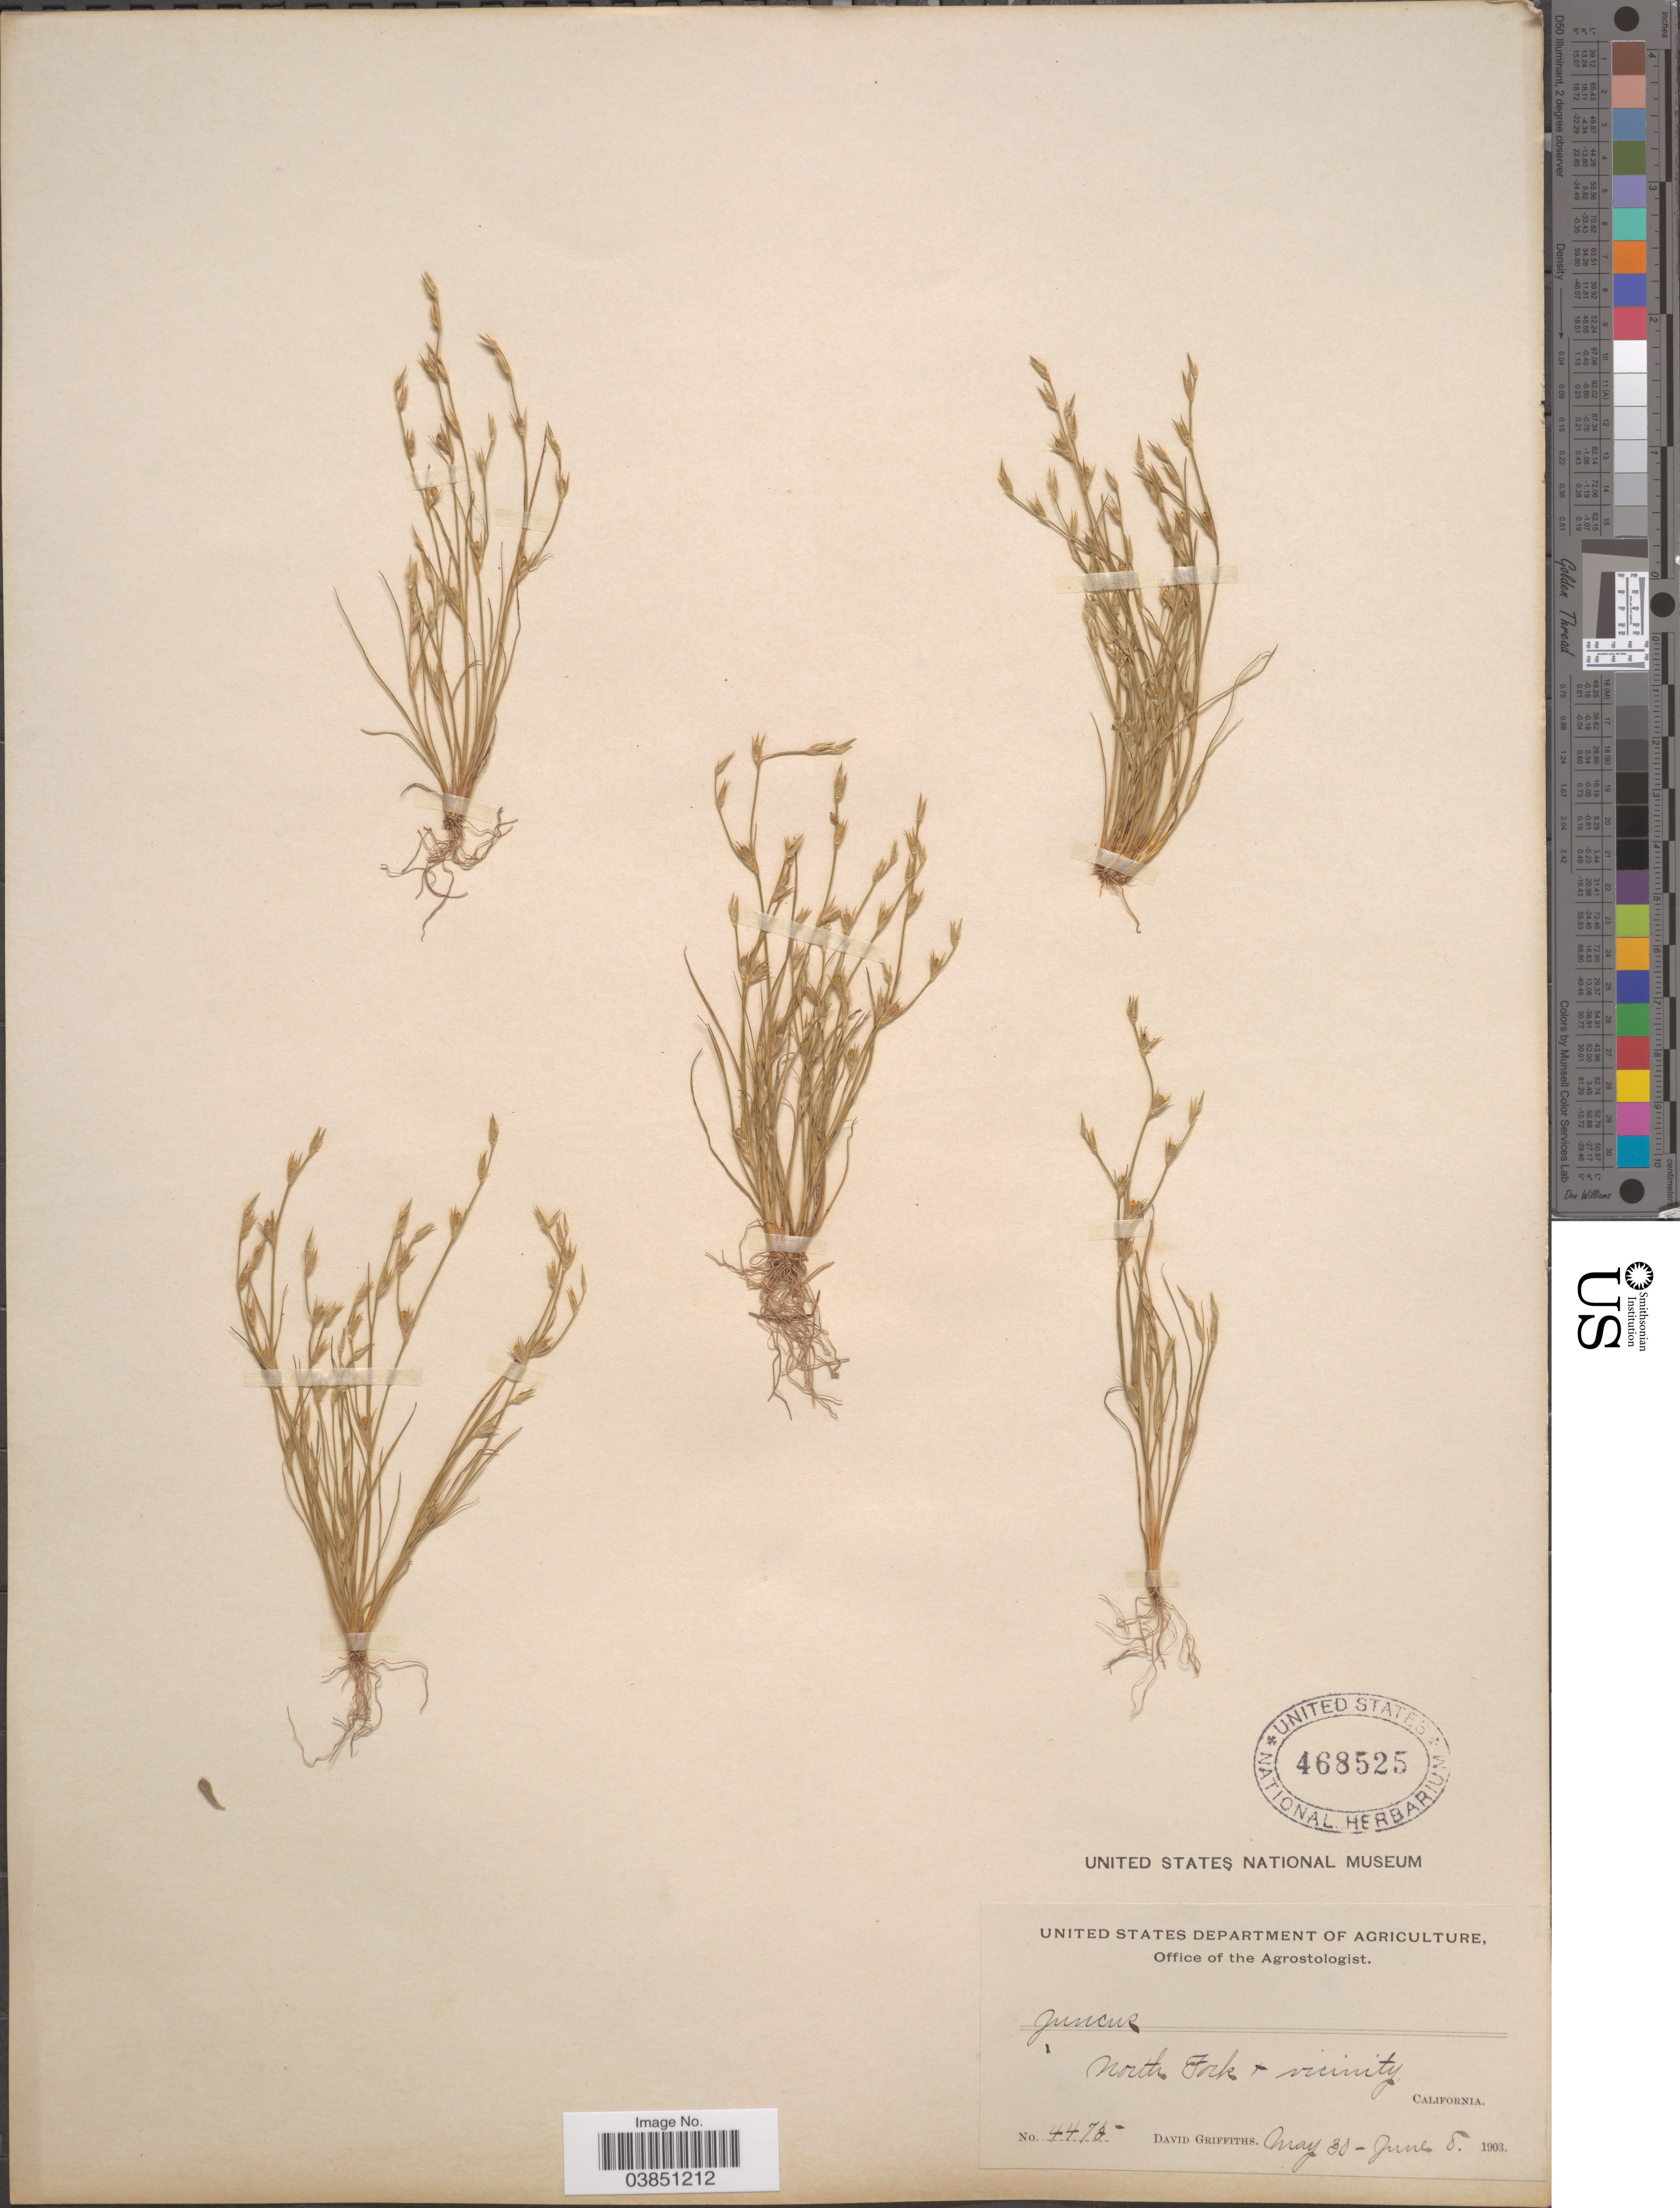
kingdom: Plantae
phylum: Tracheophyta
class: Liliopsida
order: Poales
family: Juncaceae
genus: Juncus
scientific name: Juncus bufonius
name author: L.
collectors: D. Griffiths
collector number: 4475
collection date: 1903-05-30/1903-06-05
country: United States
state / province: California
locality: North Fork + vicinity.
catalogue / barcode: US 468525